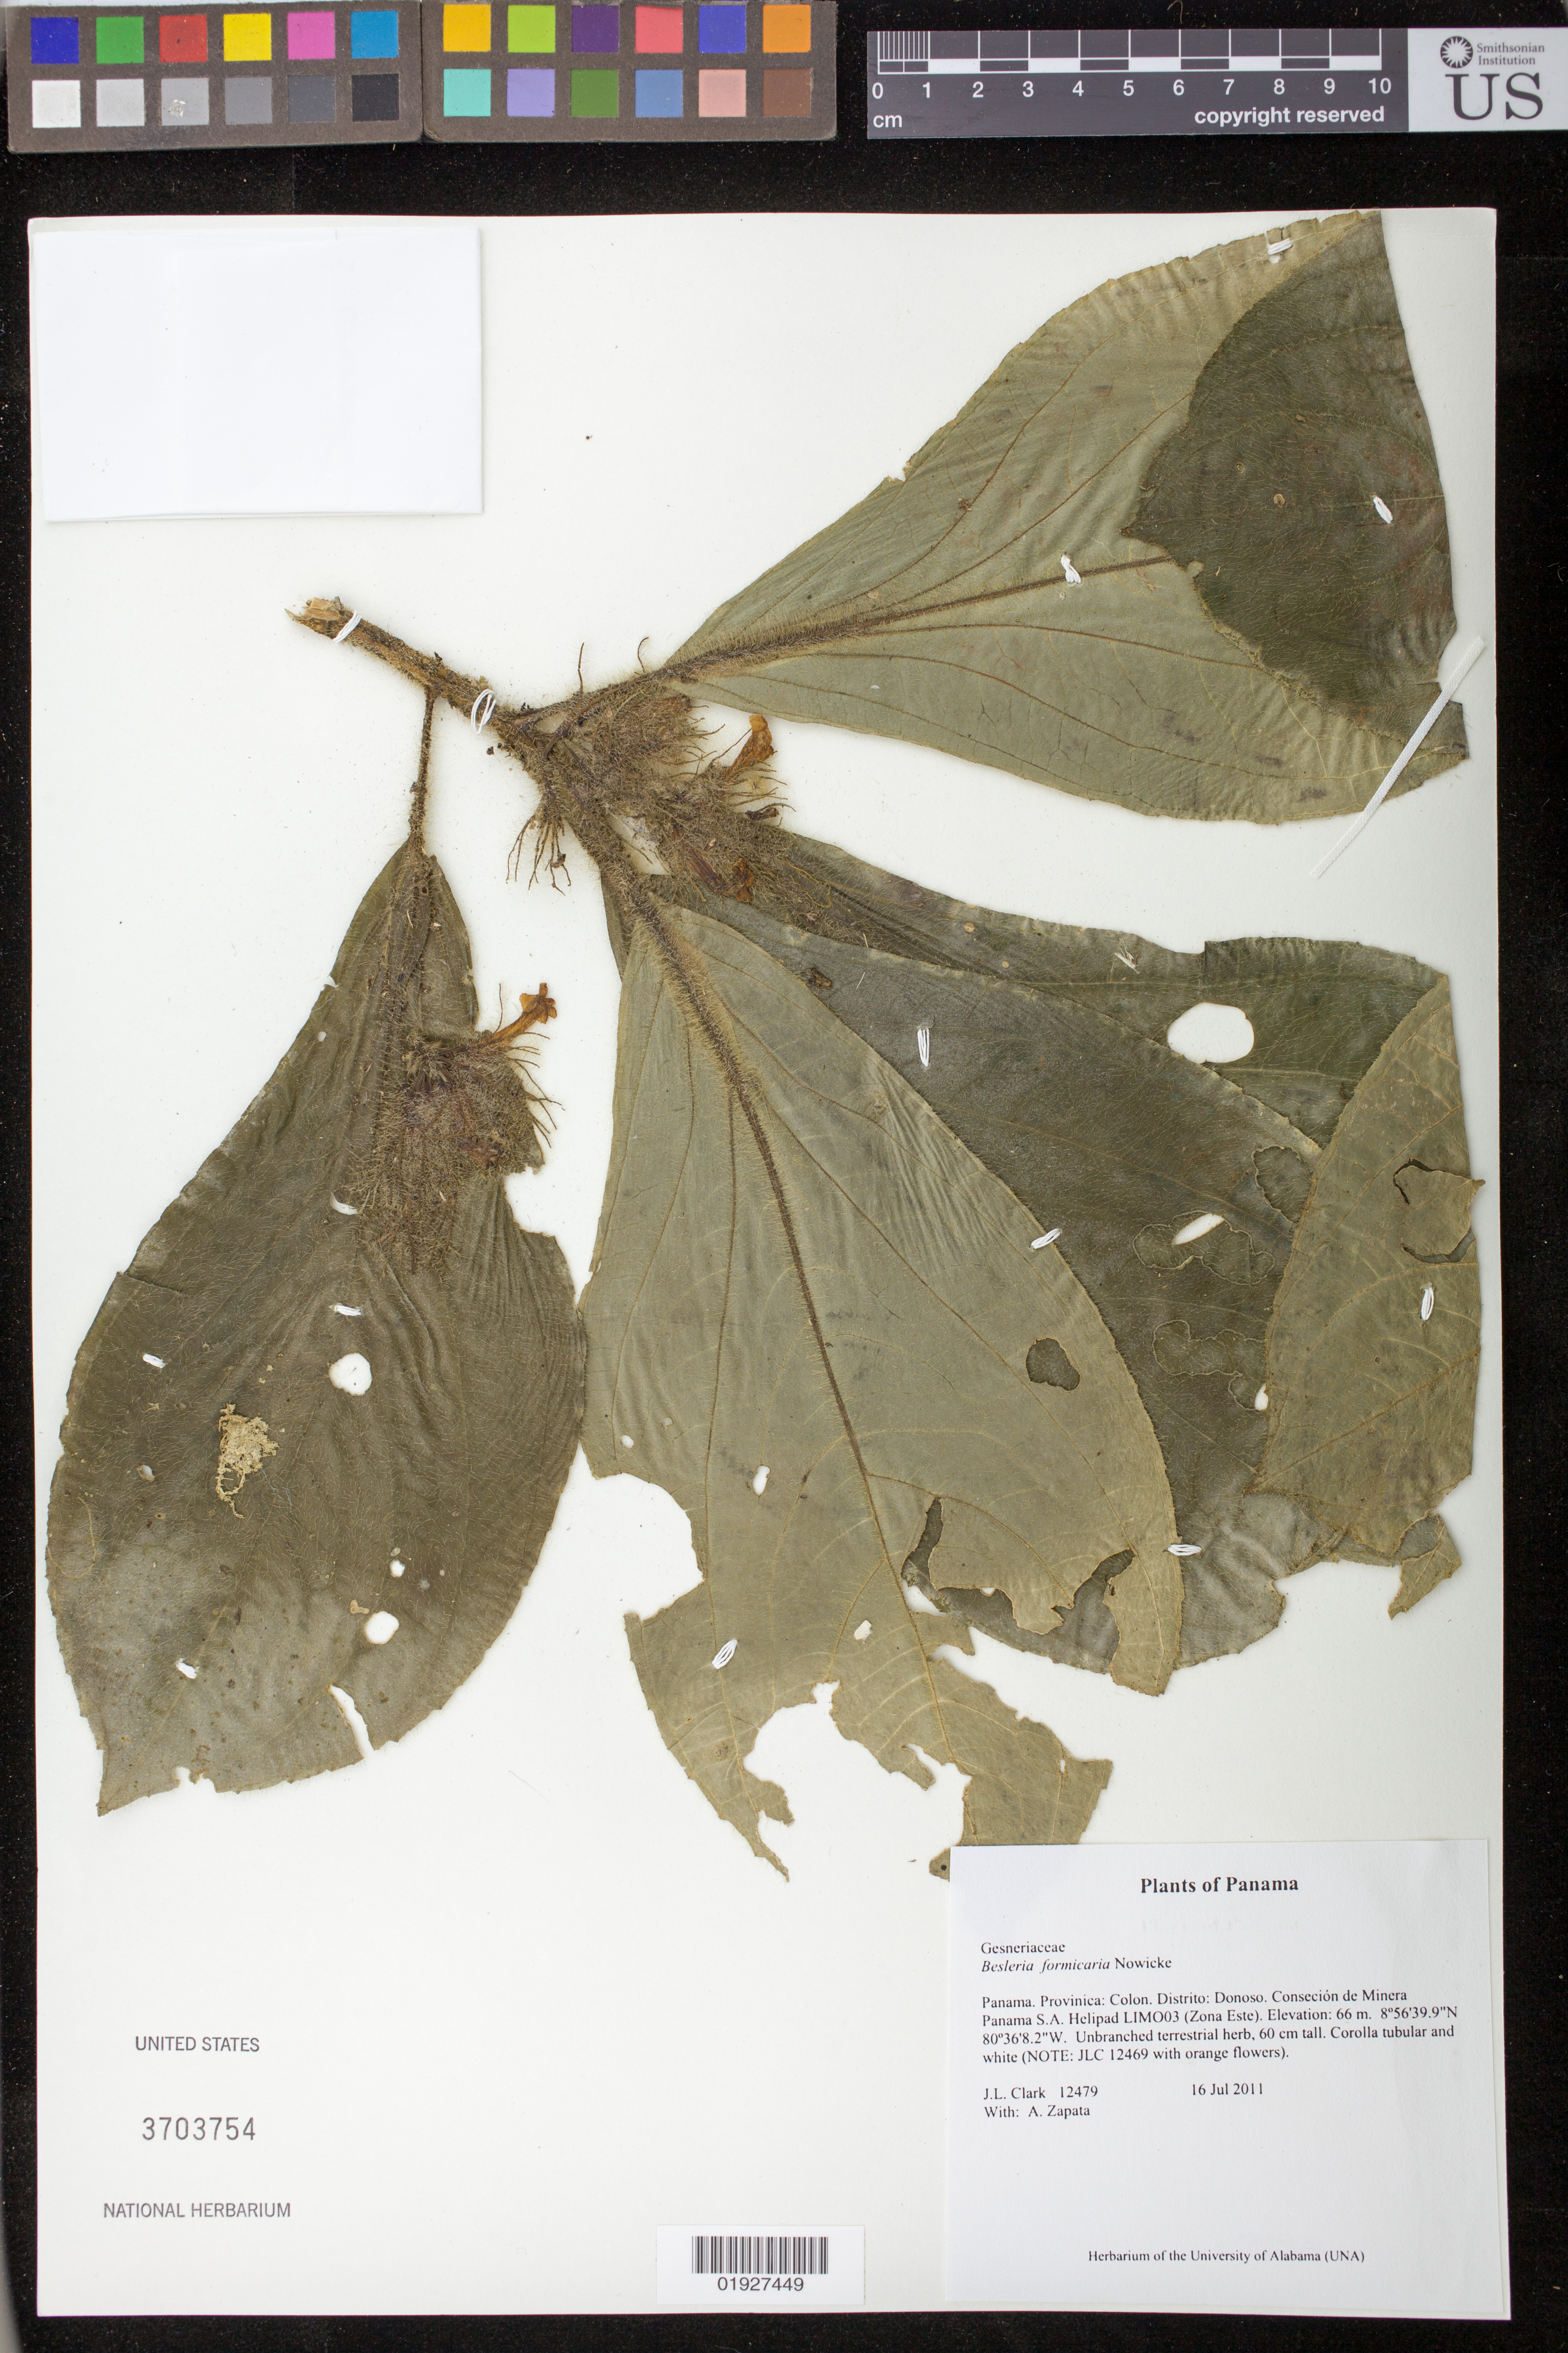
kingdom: Plantae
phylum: Tracheophyta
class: Magnoliopsida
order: Lamiales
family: Gesneriaceae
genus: Besleria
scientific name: Besleria formicaria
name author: Nowicke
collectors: J. L. Clark & A. Zapata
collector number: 12479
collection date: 2011-07-16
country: Panama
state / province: Colón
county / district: Donoso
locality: Conseción de Minera Panama S.A. Helipad LIMO03 (Zona Este).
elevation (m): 66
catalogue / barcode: US 3703754